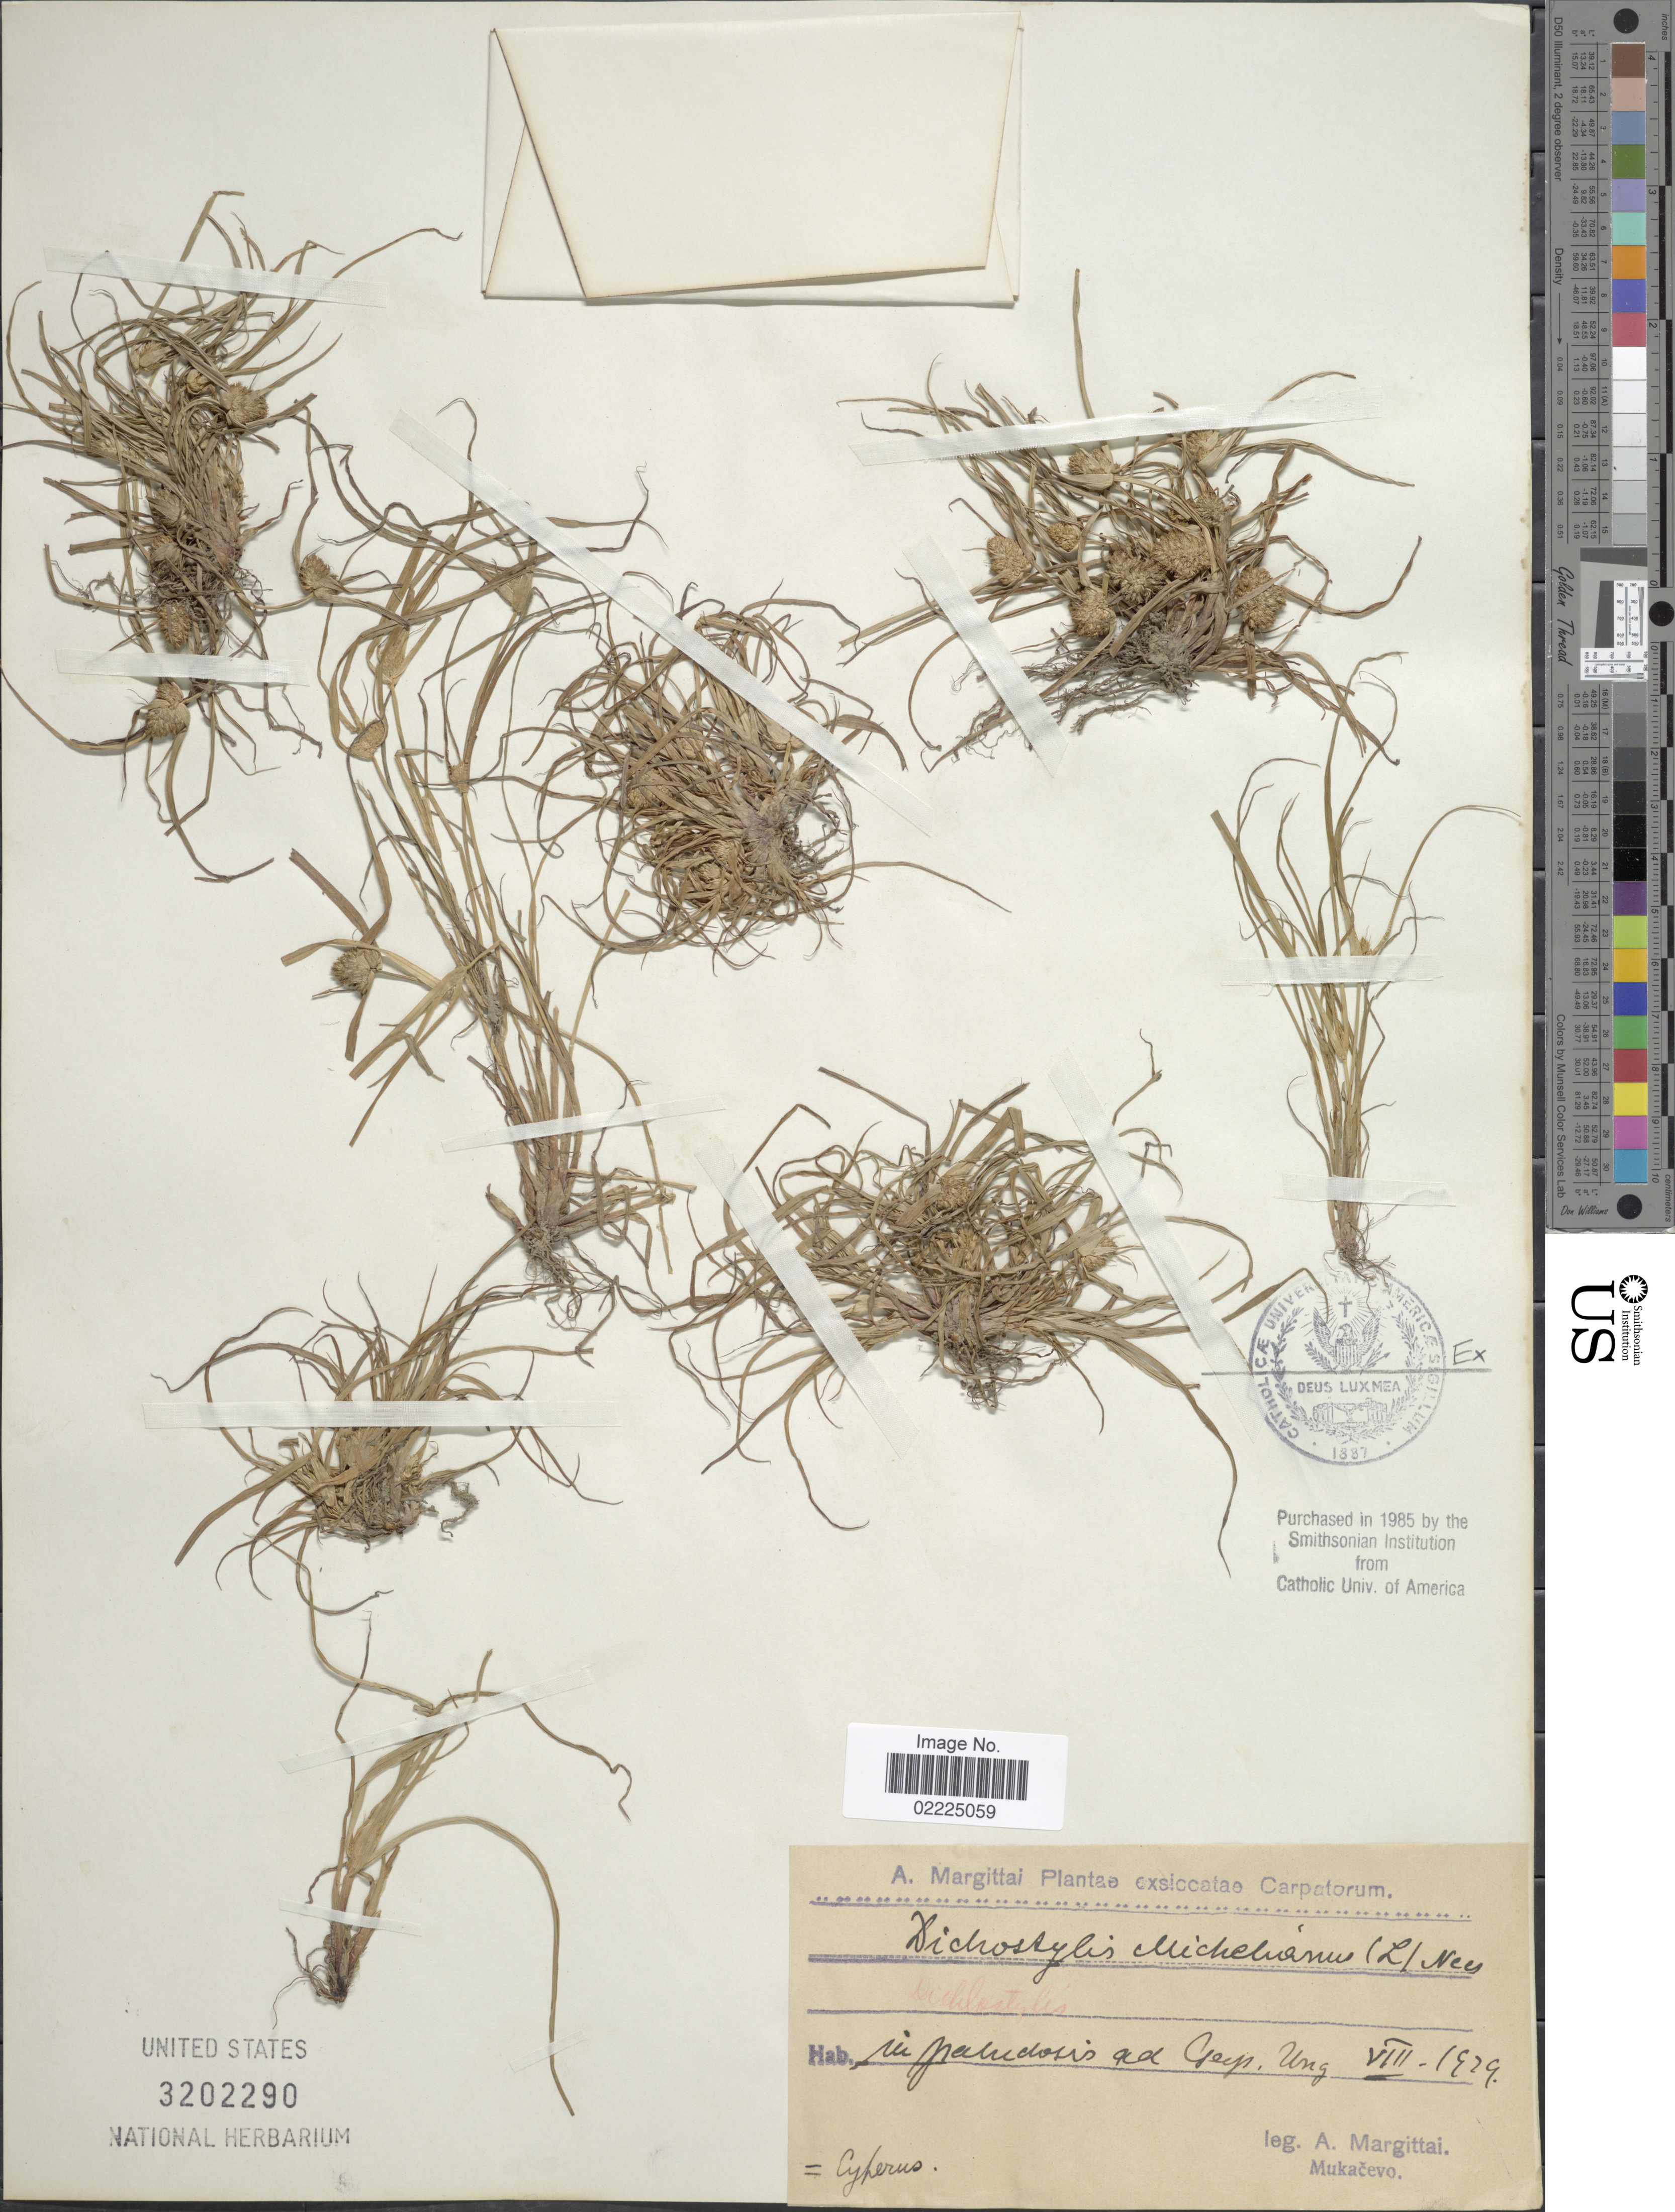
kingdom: Plantae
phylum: Tracheophyta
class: Liliopsida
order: Poales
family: Cyperaceae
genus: Cyperus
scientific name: Cyperus michelianus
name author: (L.) Delile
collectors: A. Margittai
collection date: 1929-07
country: Hungary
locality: In paludosis ad [illegible text] Ung[interpreted]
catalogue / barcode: US 3202290